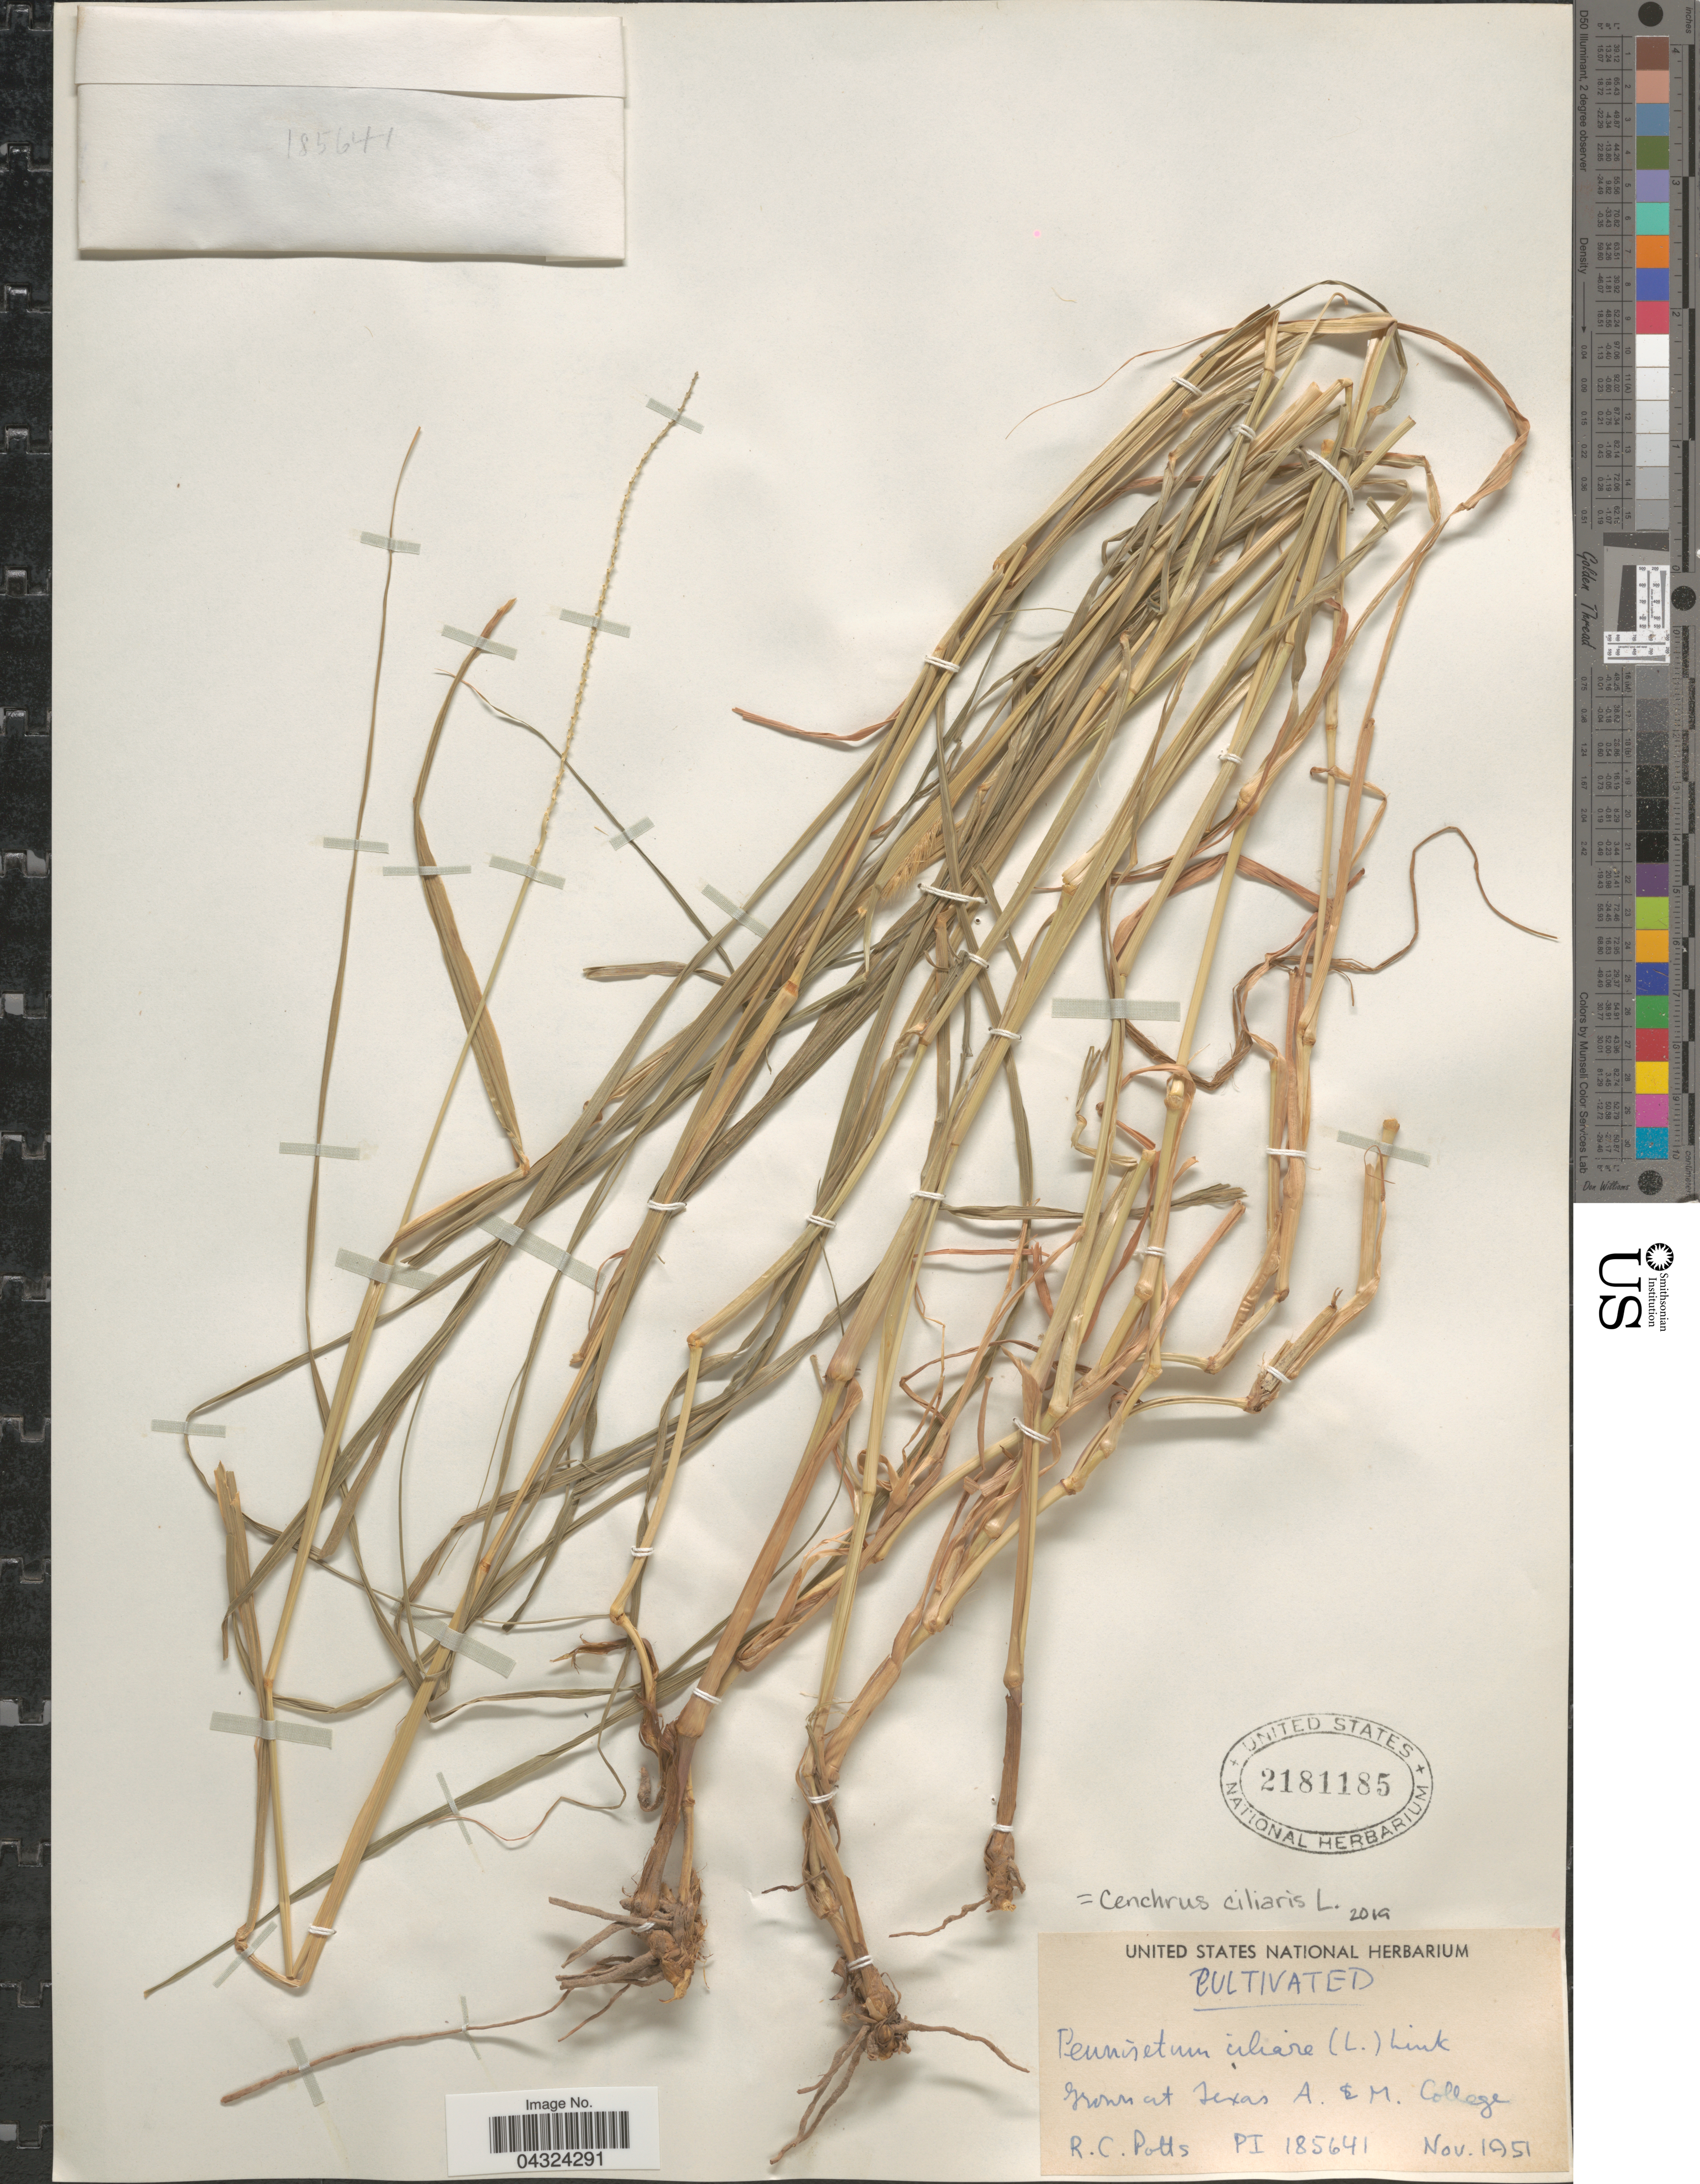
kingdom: Plantae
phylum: Tracheophyta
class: Liliopsida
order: Poales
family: Poaceae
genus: Cenchrus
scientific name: Cenchrus ciliaris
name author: L.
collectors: R. Potts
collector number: PI 185641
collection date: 1951-11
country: United States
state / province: Texas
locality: Grown at Texas A. & M. College.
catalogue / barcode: US 2181185